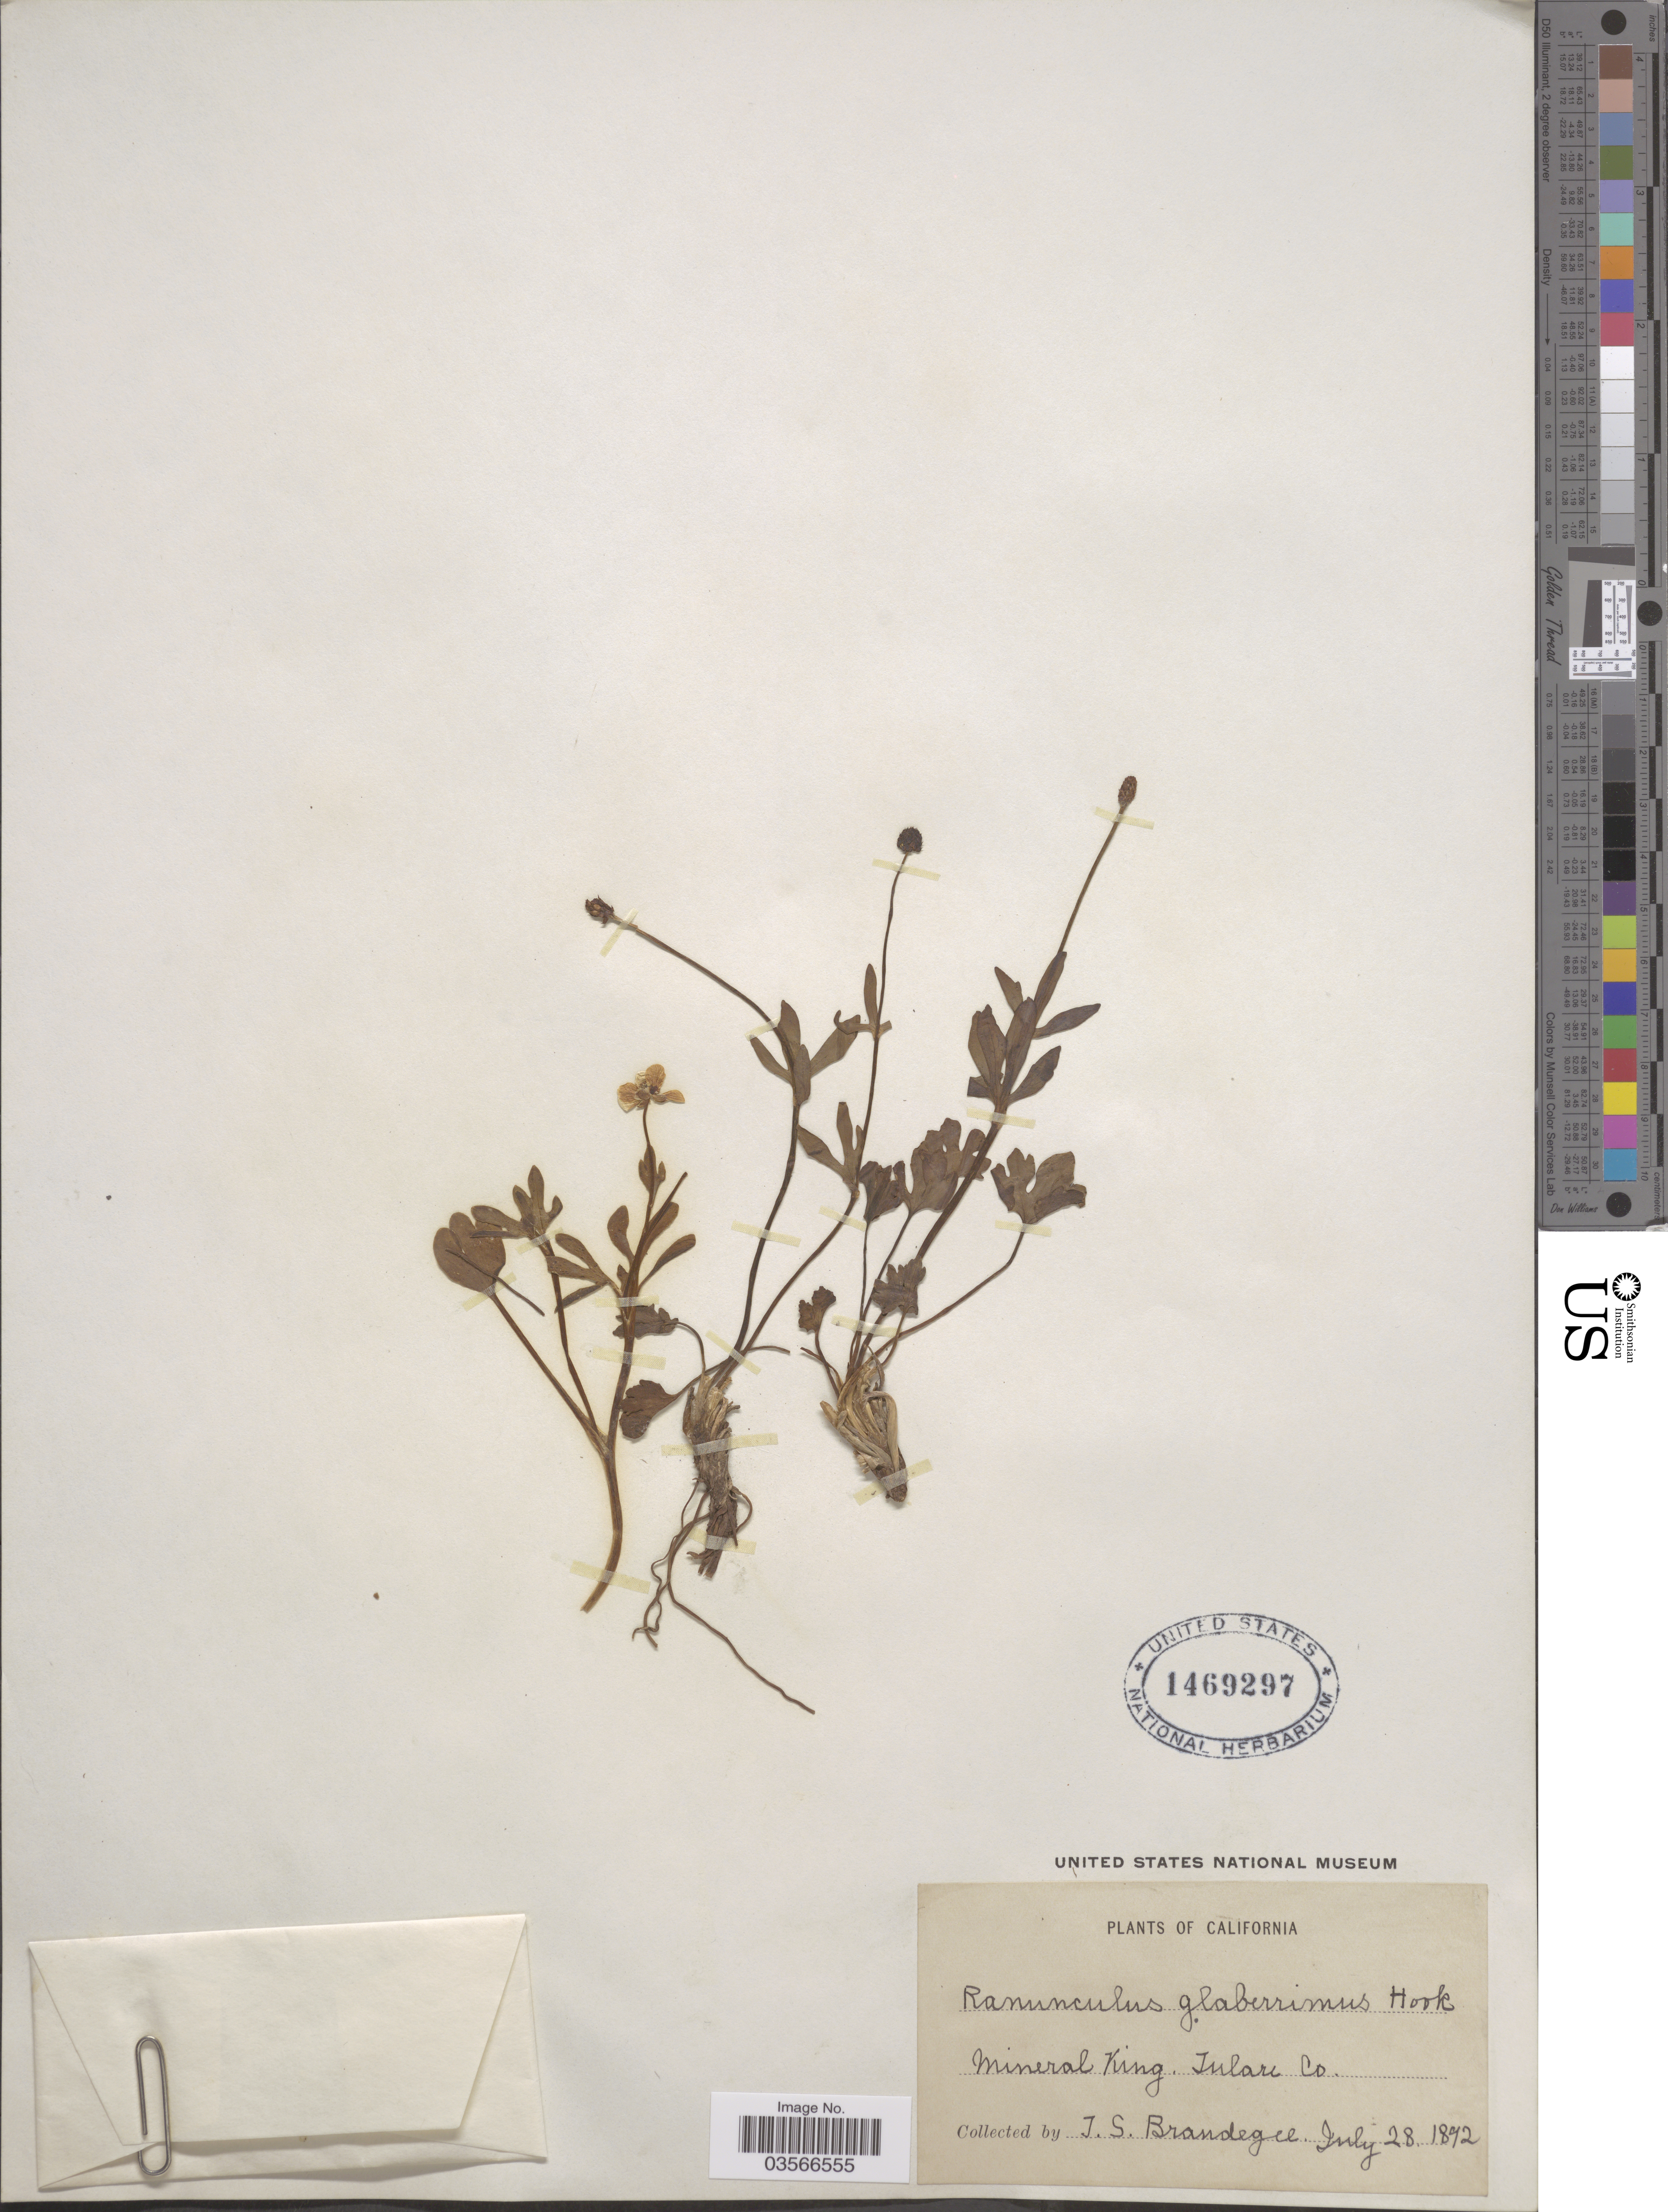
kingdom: Plantae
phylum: Tracheophyta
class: Magnoliopsida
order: Ranunculales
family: Ranunculaceae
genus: Ranunculus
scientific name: Ranunculus glaberrimus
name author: Hook.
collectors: J. S. Brandegee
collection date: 1892-07-28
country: United States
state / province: California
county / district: Tulare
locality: Mineral King. Tulare Co.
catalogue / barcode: US 1469297